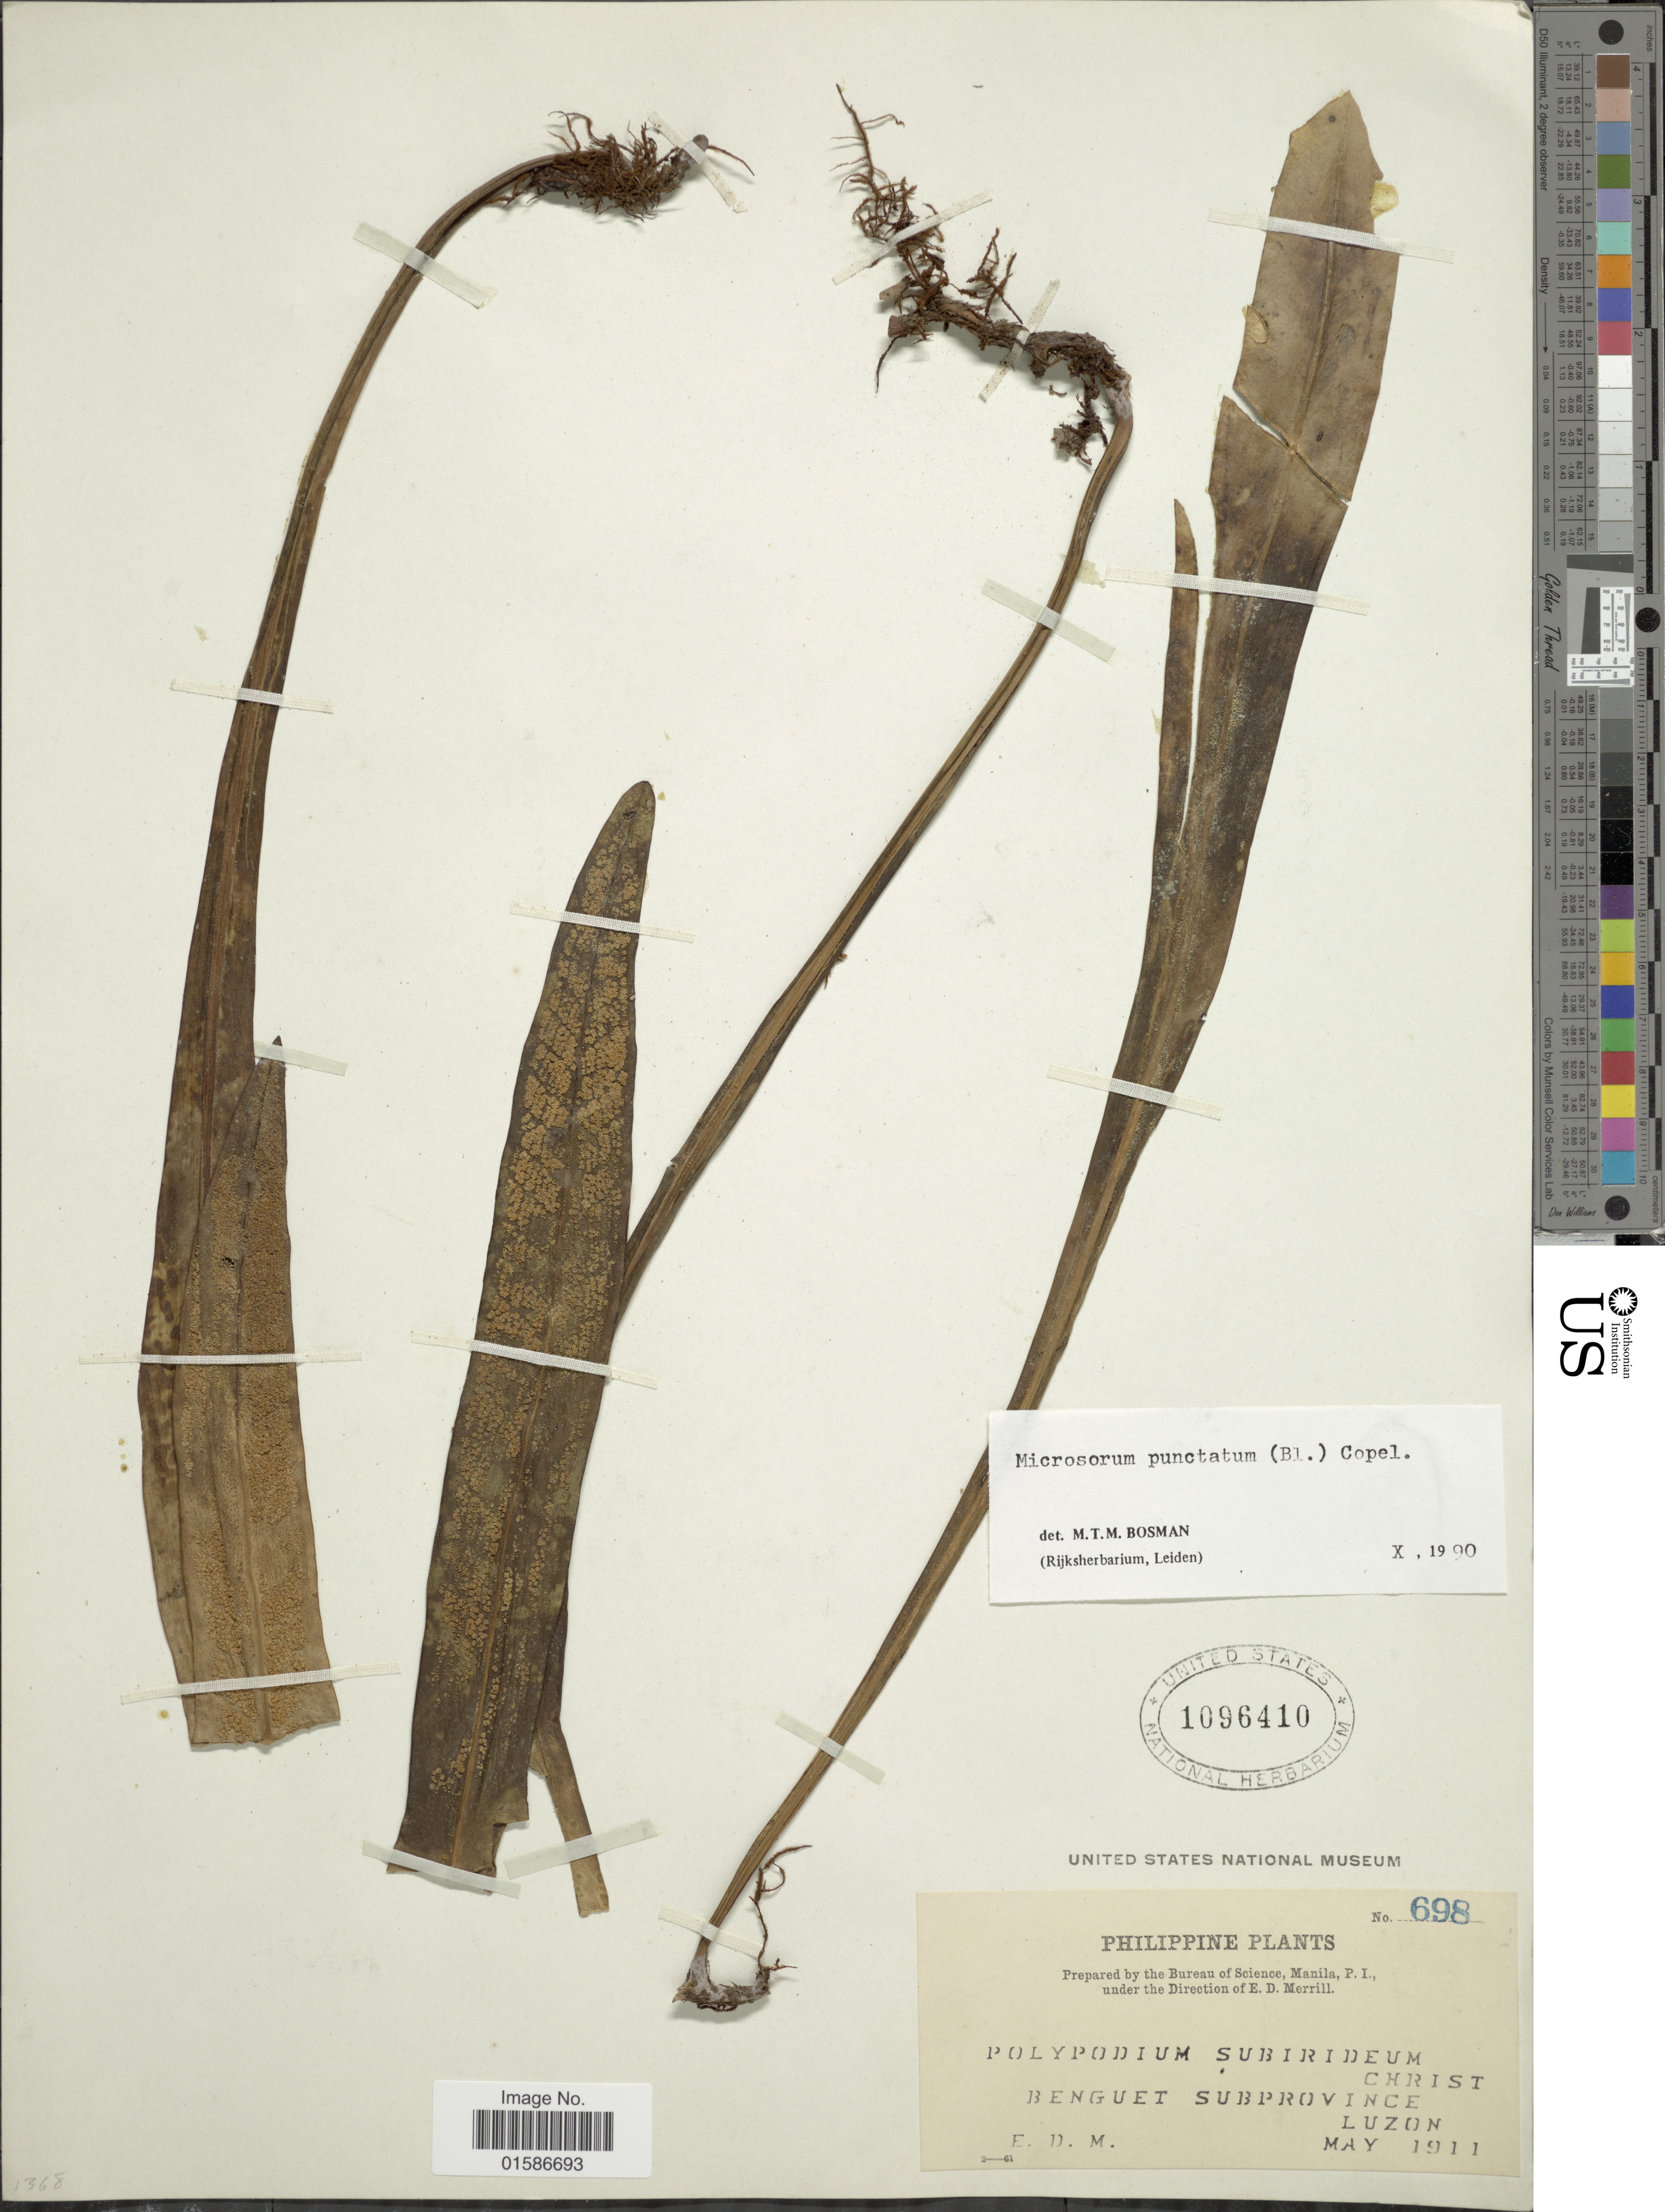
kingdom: Plantae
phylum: Tracheophyta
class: Polypodiopsida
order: Polypodiales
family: Polypodiaceae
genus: Microsorum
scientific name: Microsorum punctatum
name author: (L.) Copel.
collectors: E. D. Merrill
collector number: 698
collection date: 1911-05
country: Philippines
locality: Benguet Subprovince, Luzon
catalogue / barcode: US 1096410